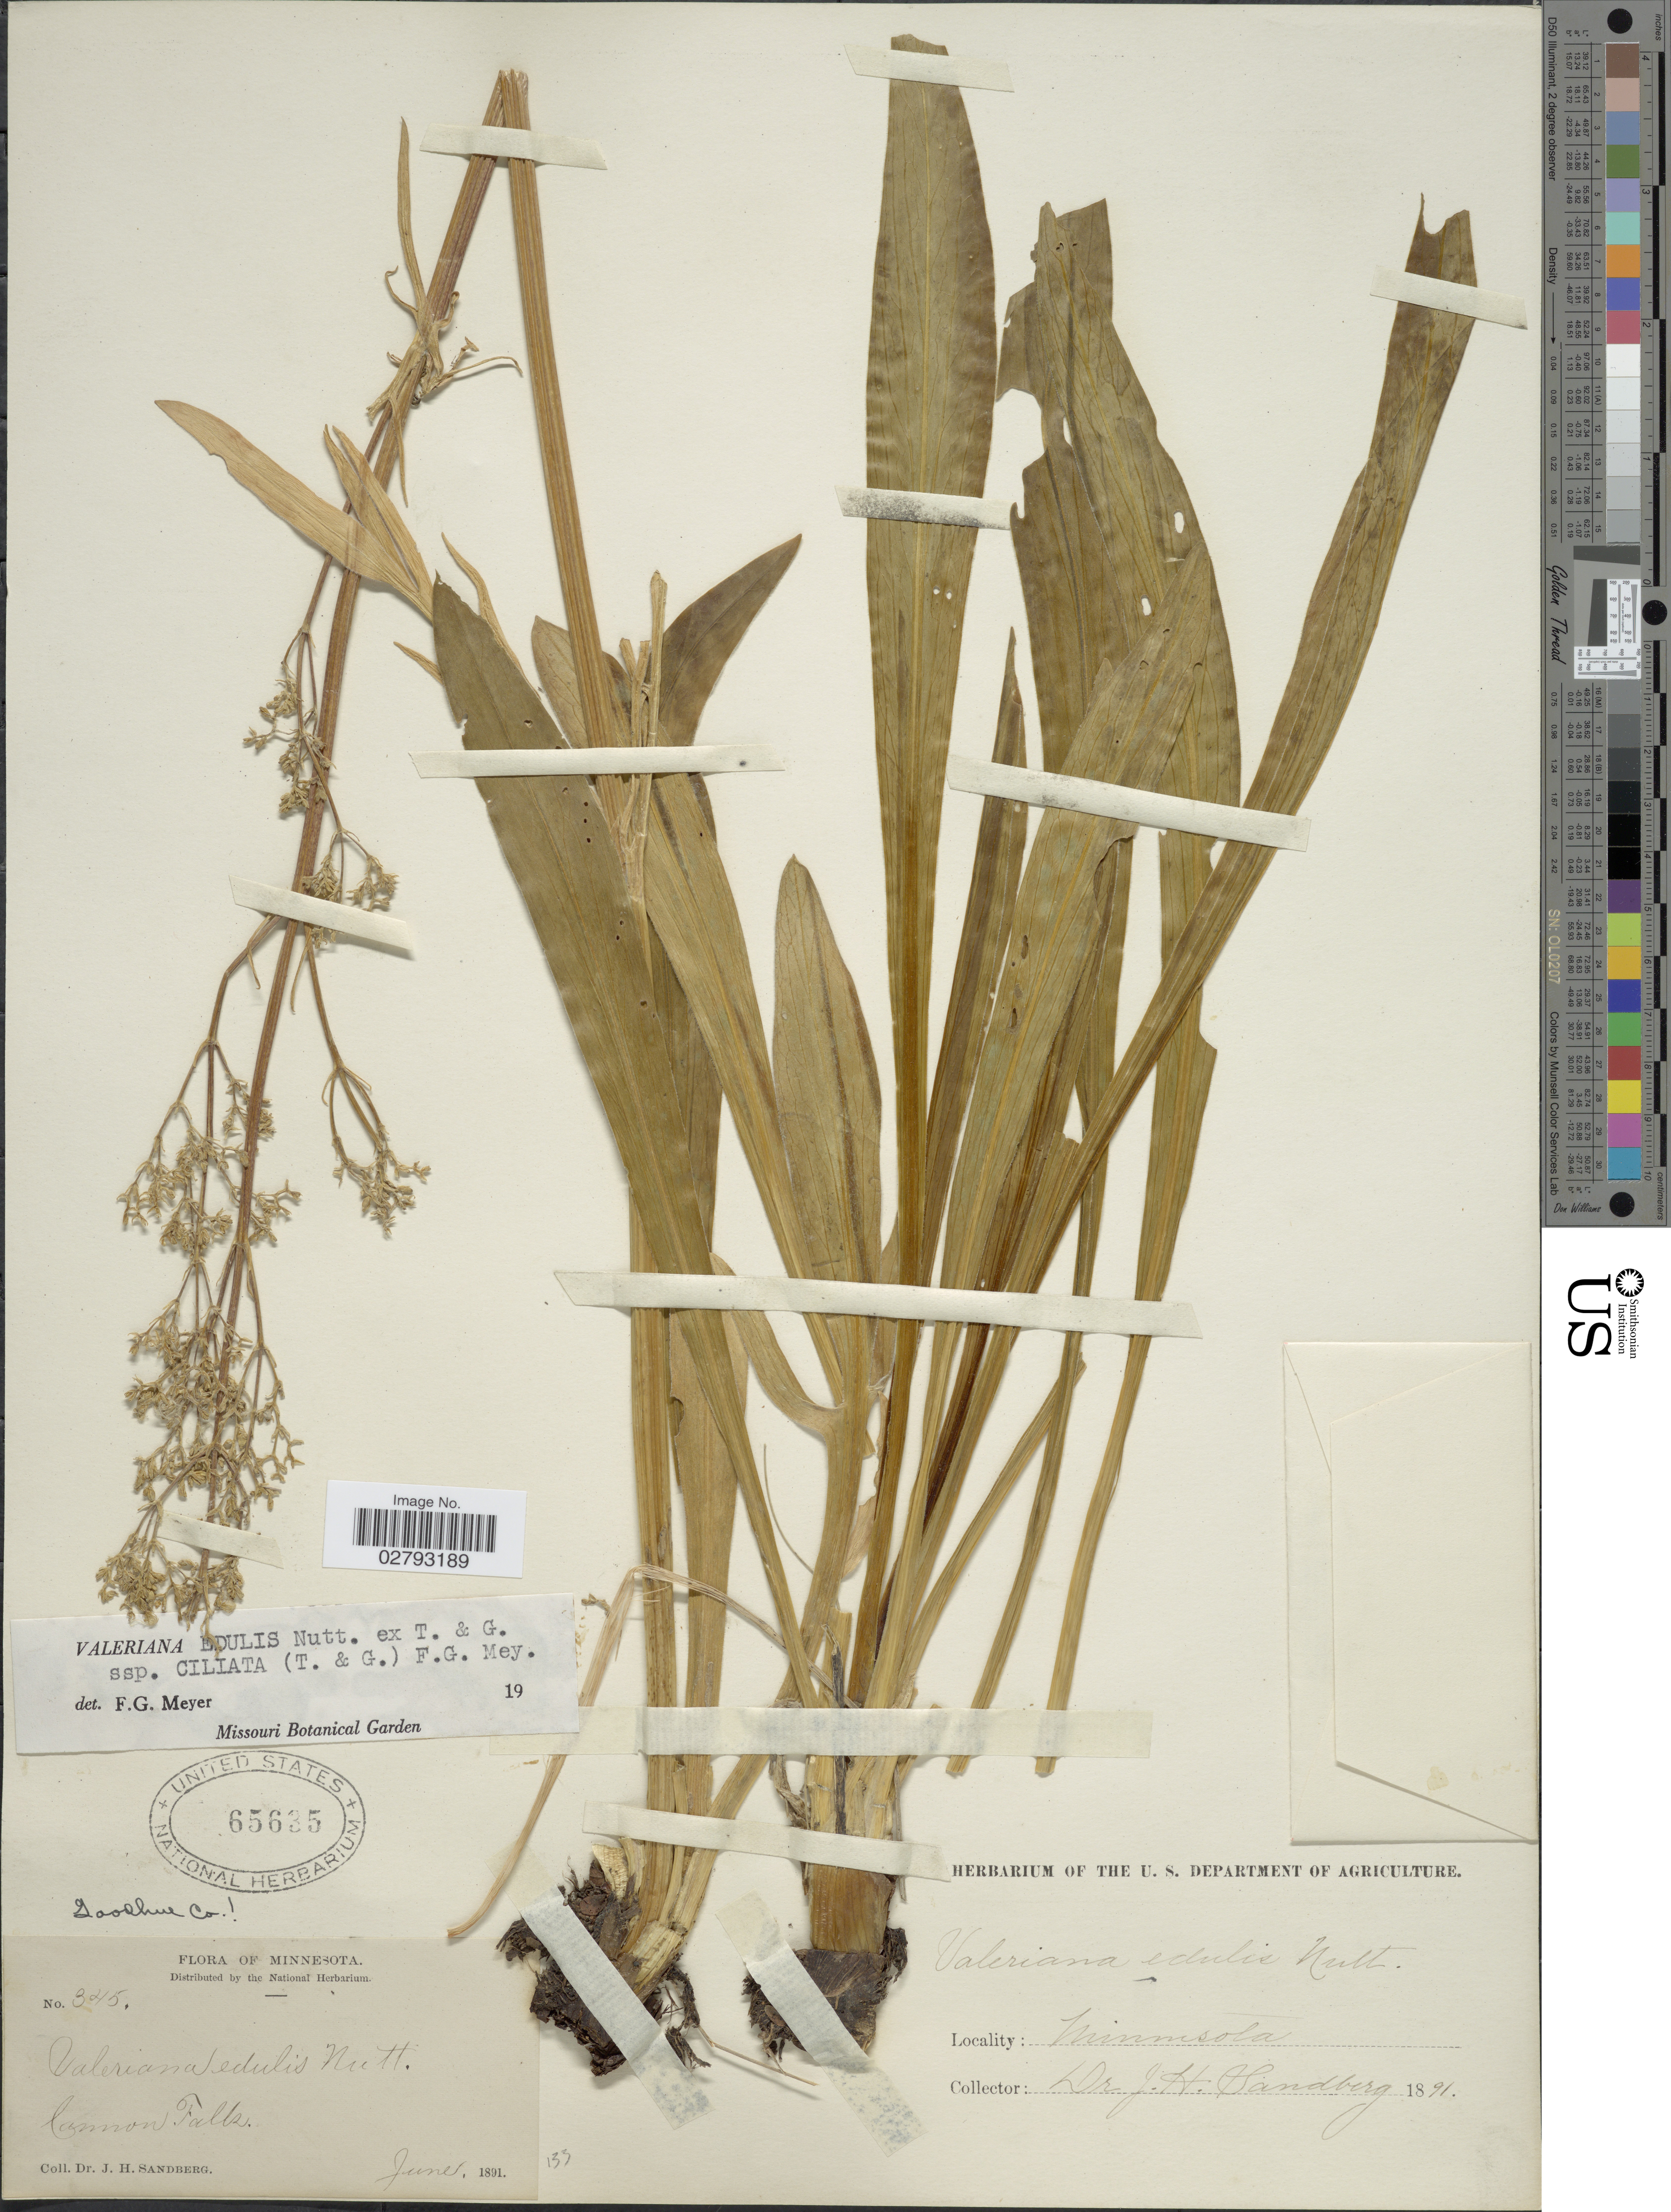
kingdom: Plantae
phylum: Tracheophyta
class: Magnoliopsida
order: Dipsacales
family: Caprifoliaceae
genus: Valeriana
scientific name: Valeriana edulis var. ciliata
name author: (F.G. Mey.) Cronquist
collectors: J. H. Sandberg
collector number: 345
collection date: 1891-06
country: United States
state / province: Minnesota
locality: Cannon Falls.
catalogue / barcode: US 65635